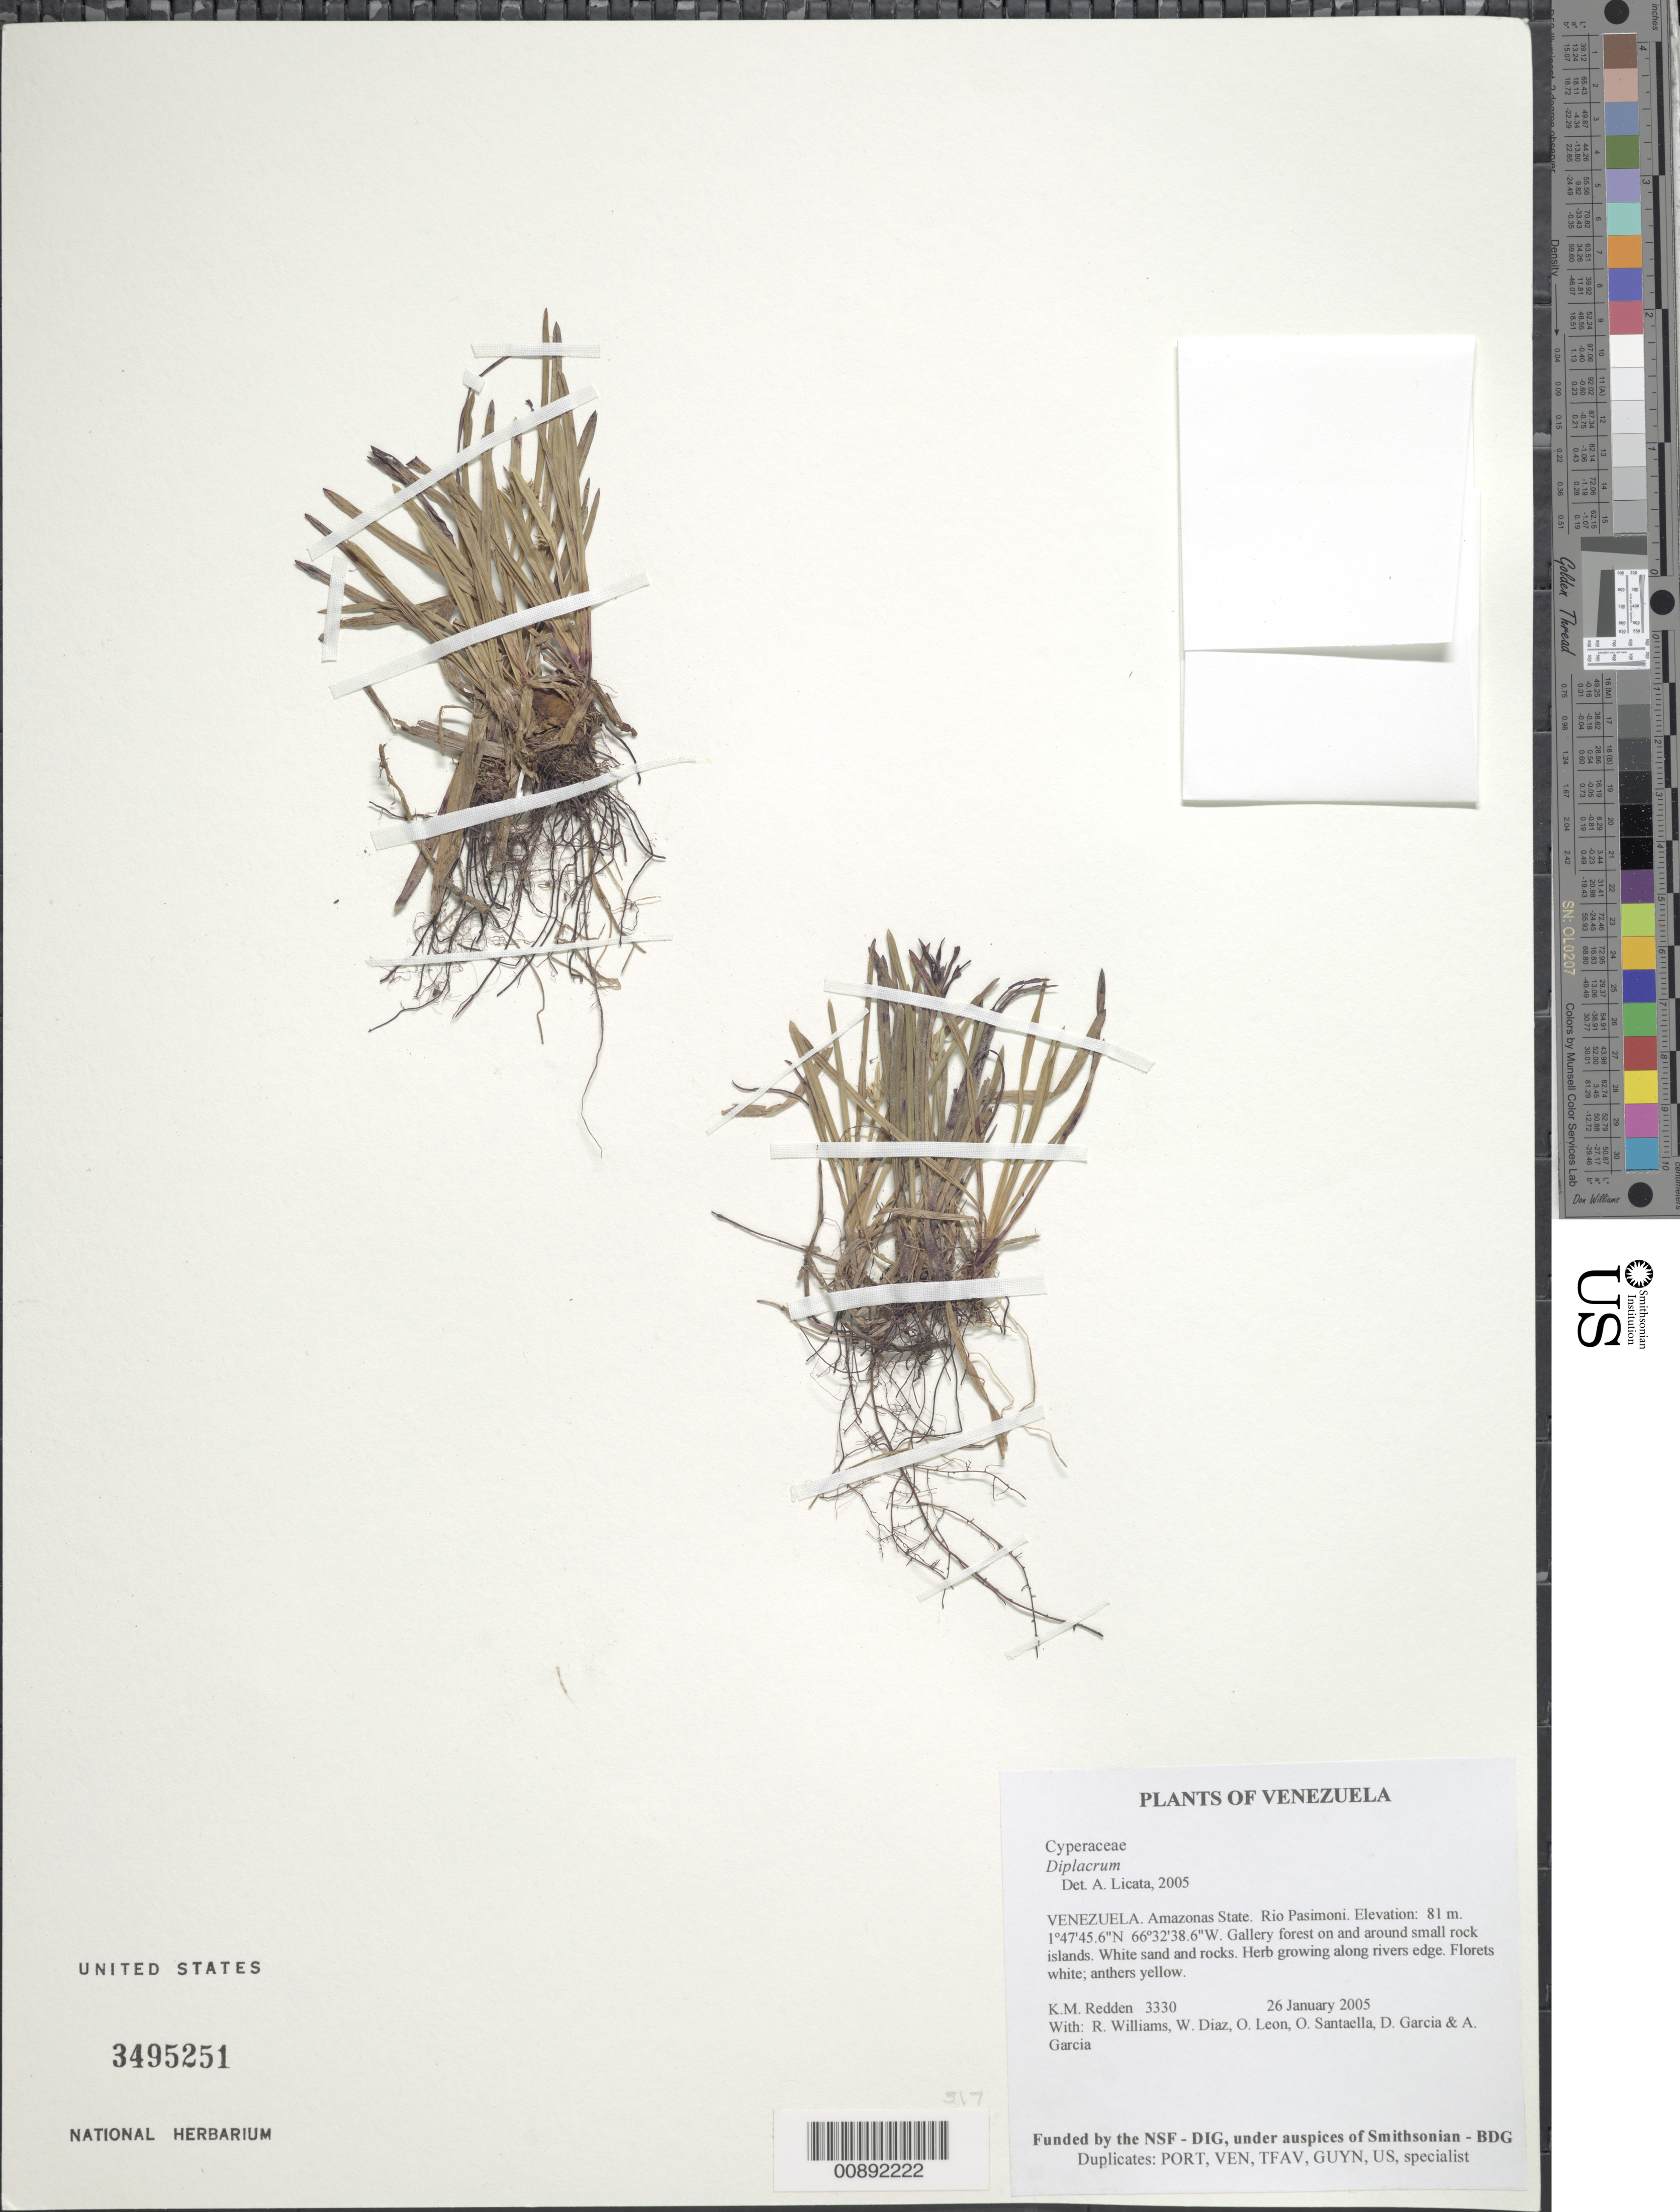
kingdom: Plantae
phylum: Tracheophyta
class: Liliopsida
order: Poales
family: Cyperaceae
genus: Diplacrum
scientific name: Diplacrum sp.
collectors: K. M. Redden, R. Williams, W. Díaz P., O. León & et al.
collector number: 3330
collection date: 2005-01-26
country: Venezuela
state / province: Amazonas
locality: Rio Pasimoni, around small rock islands.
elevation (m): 81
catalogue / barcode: US 3495251